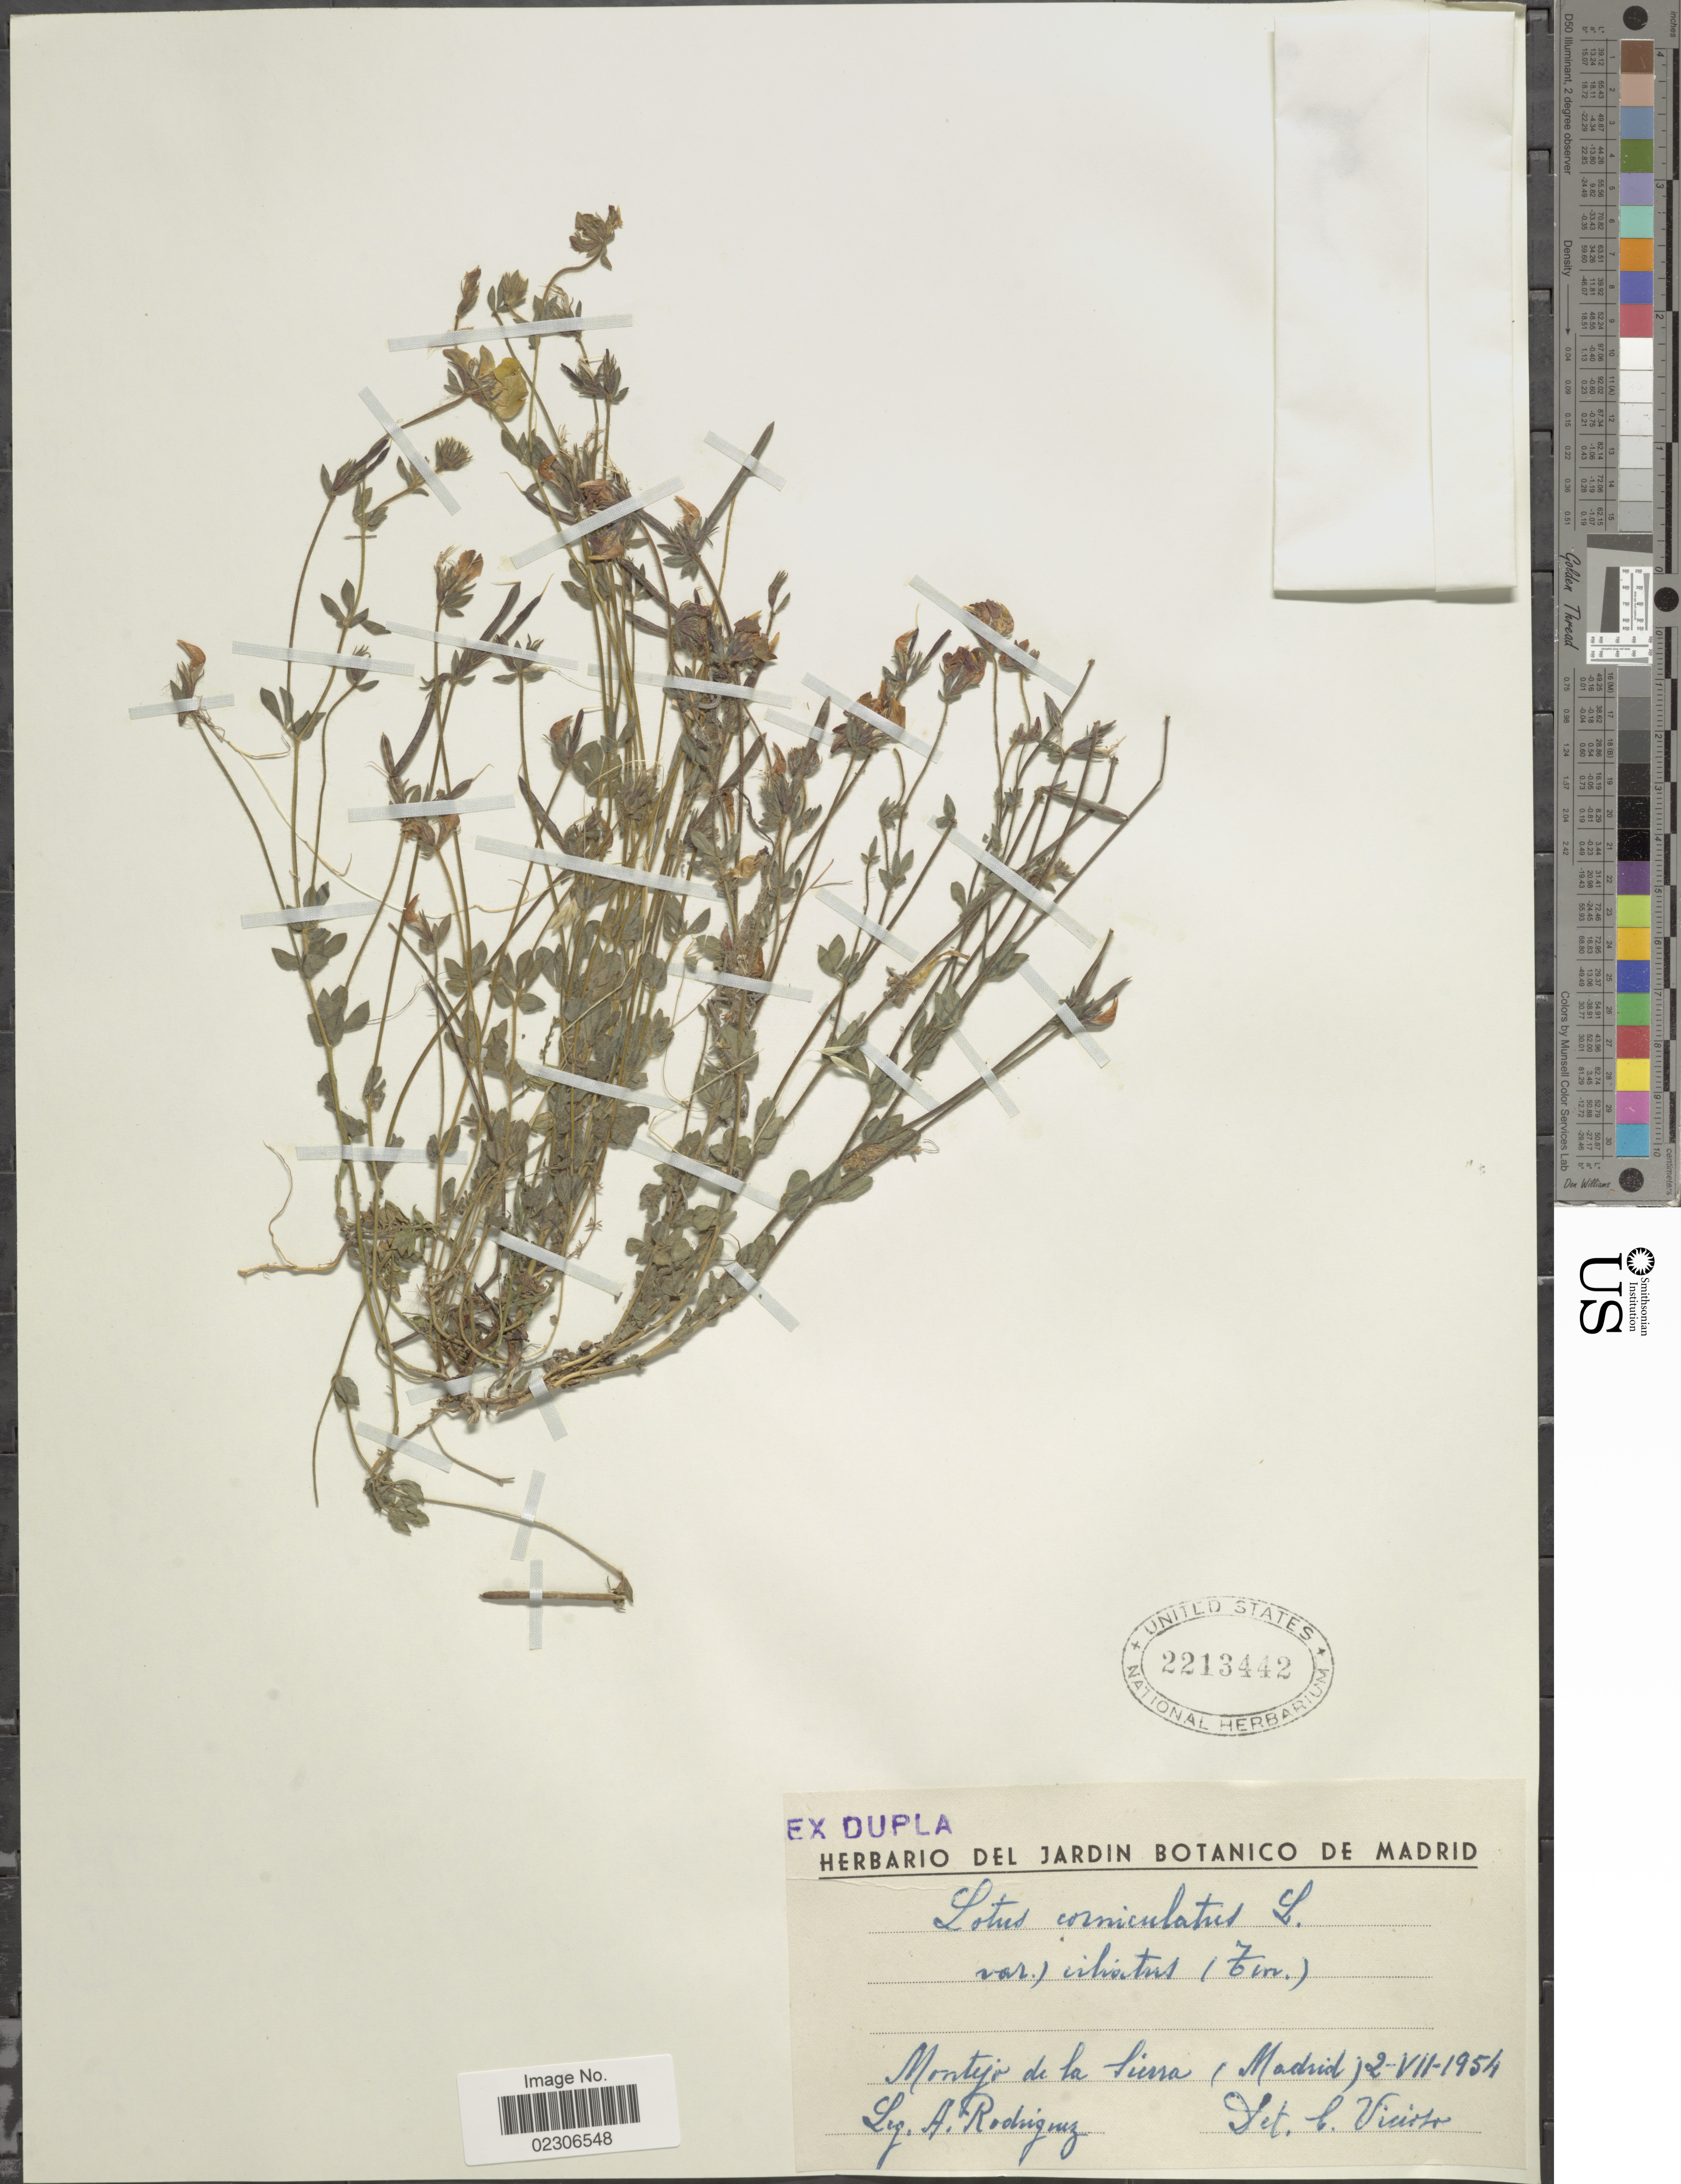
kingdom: Plantae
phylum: Tracheophyta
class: Magnoliopsida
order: Fabales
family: Fabaceae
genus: Lotus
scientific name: Lotus corniculatus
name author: L.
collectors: A. Rodriguez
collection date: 1954-07-02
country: Spain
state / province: Madrid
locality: Montejo de la Sierra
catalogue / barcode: US 2213442